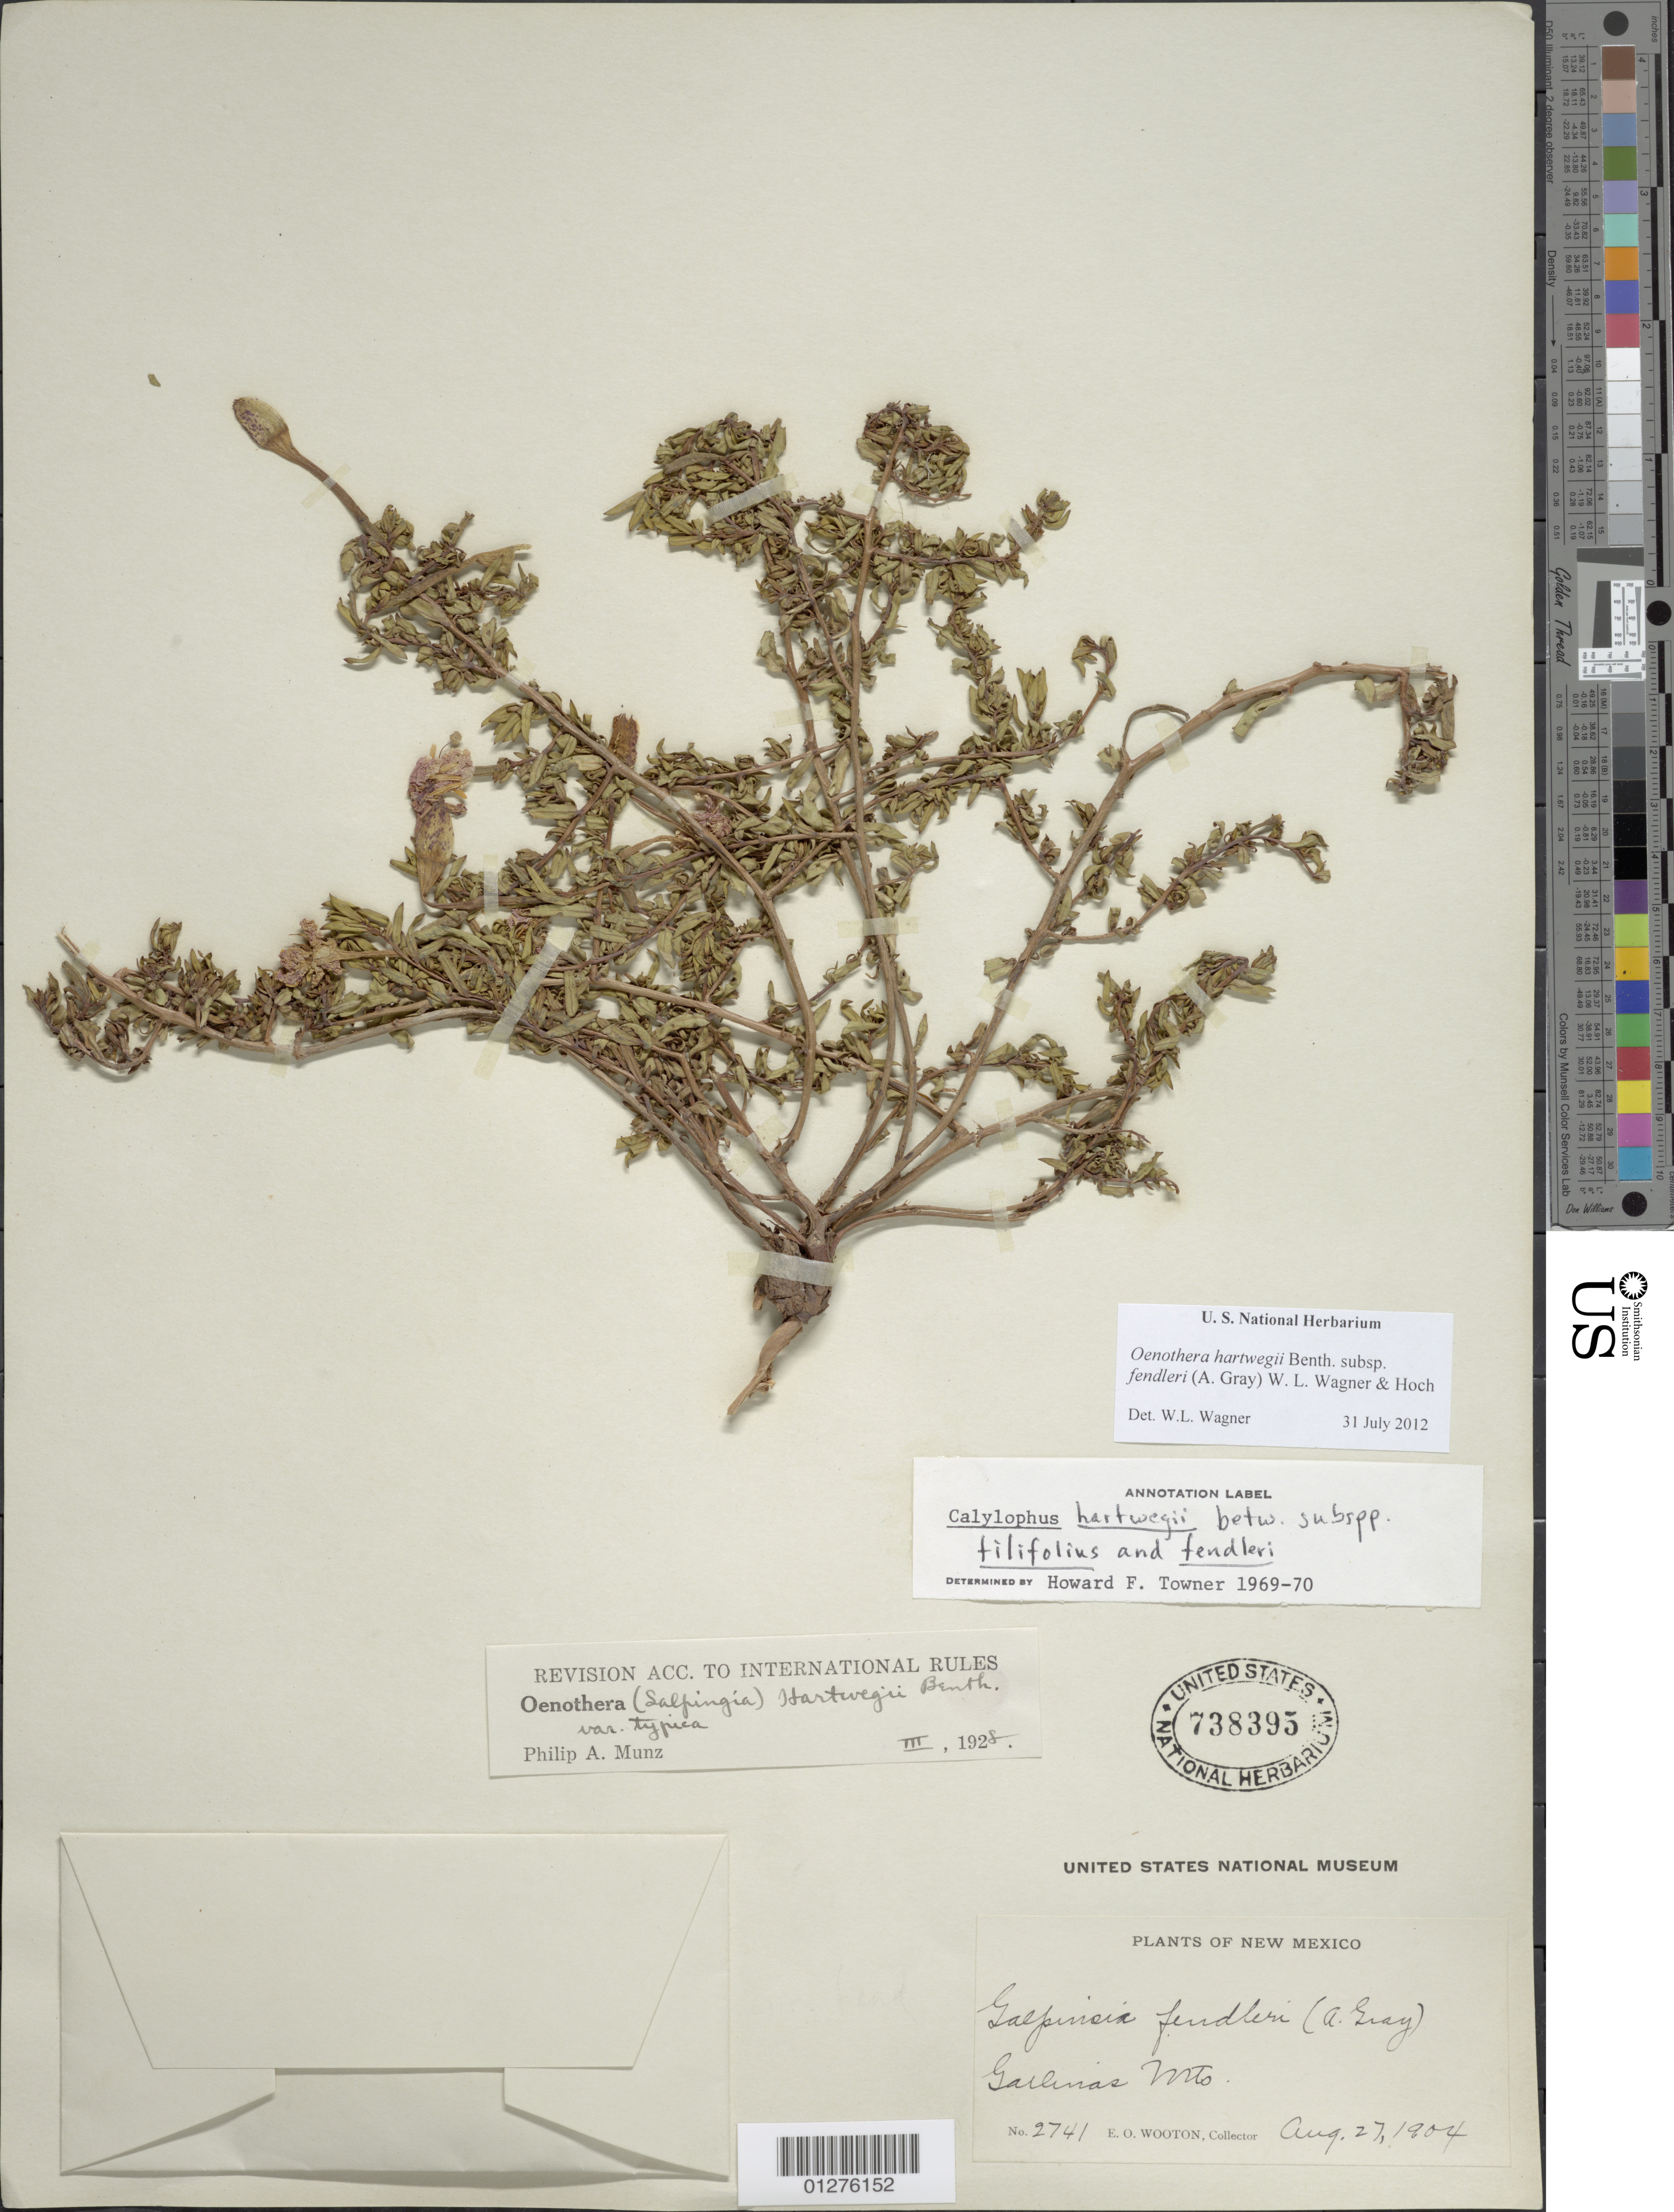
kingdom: Plantae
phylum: Tracheophyta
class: Magnoliopsida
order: Myrtales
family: Onagraceae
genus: Oenothera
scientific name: Oenothera hartwegii subsp. fendleri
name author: (A. Gray) W.L. Wagner & Hoch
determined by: Wagner, W. L., (BOT), Smithsonian Institution - National Museum of Natural History (UNITED STATES)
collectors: E. O. Wooton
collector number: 2741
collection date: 1904-08-27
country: United States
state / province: New Mexico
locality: Javelina Mts.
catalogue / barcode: US 738395